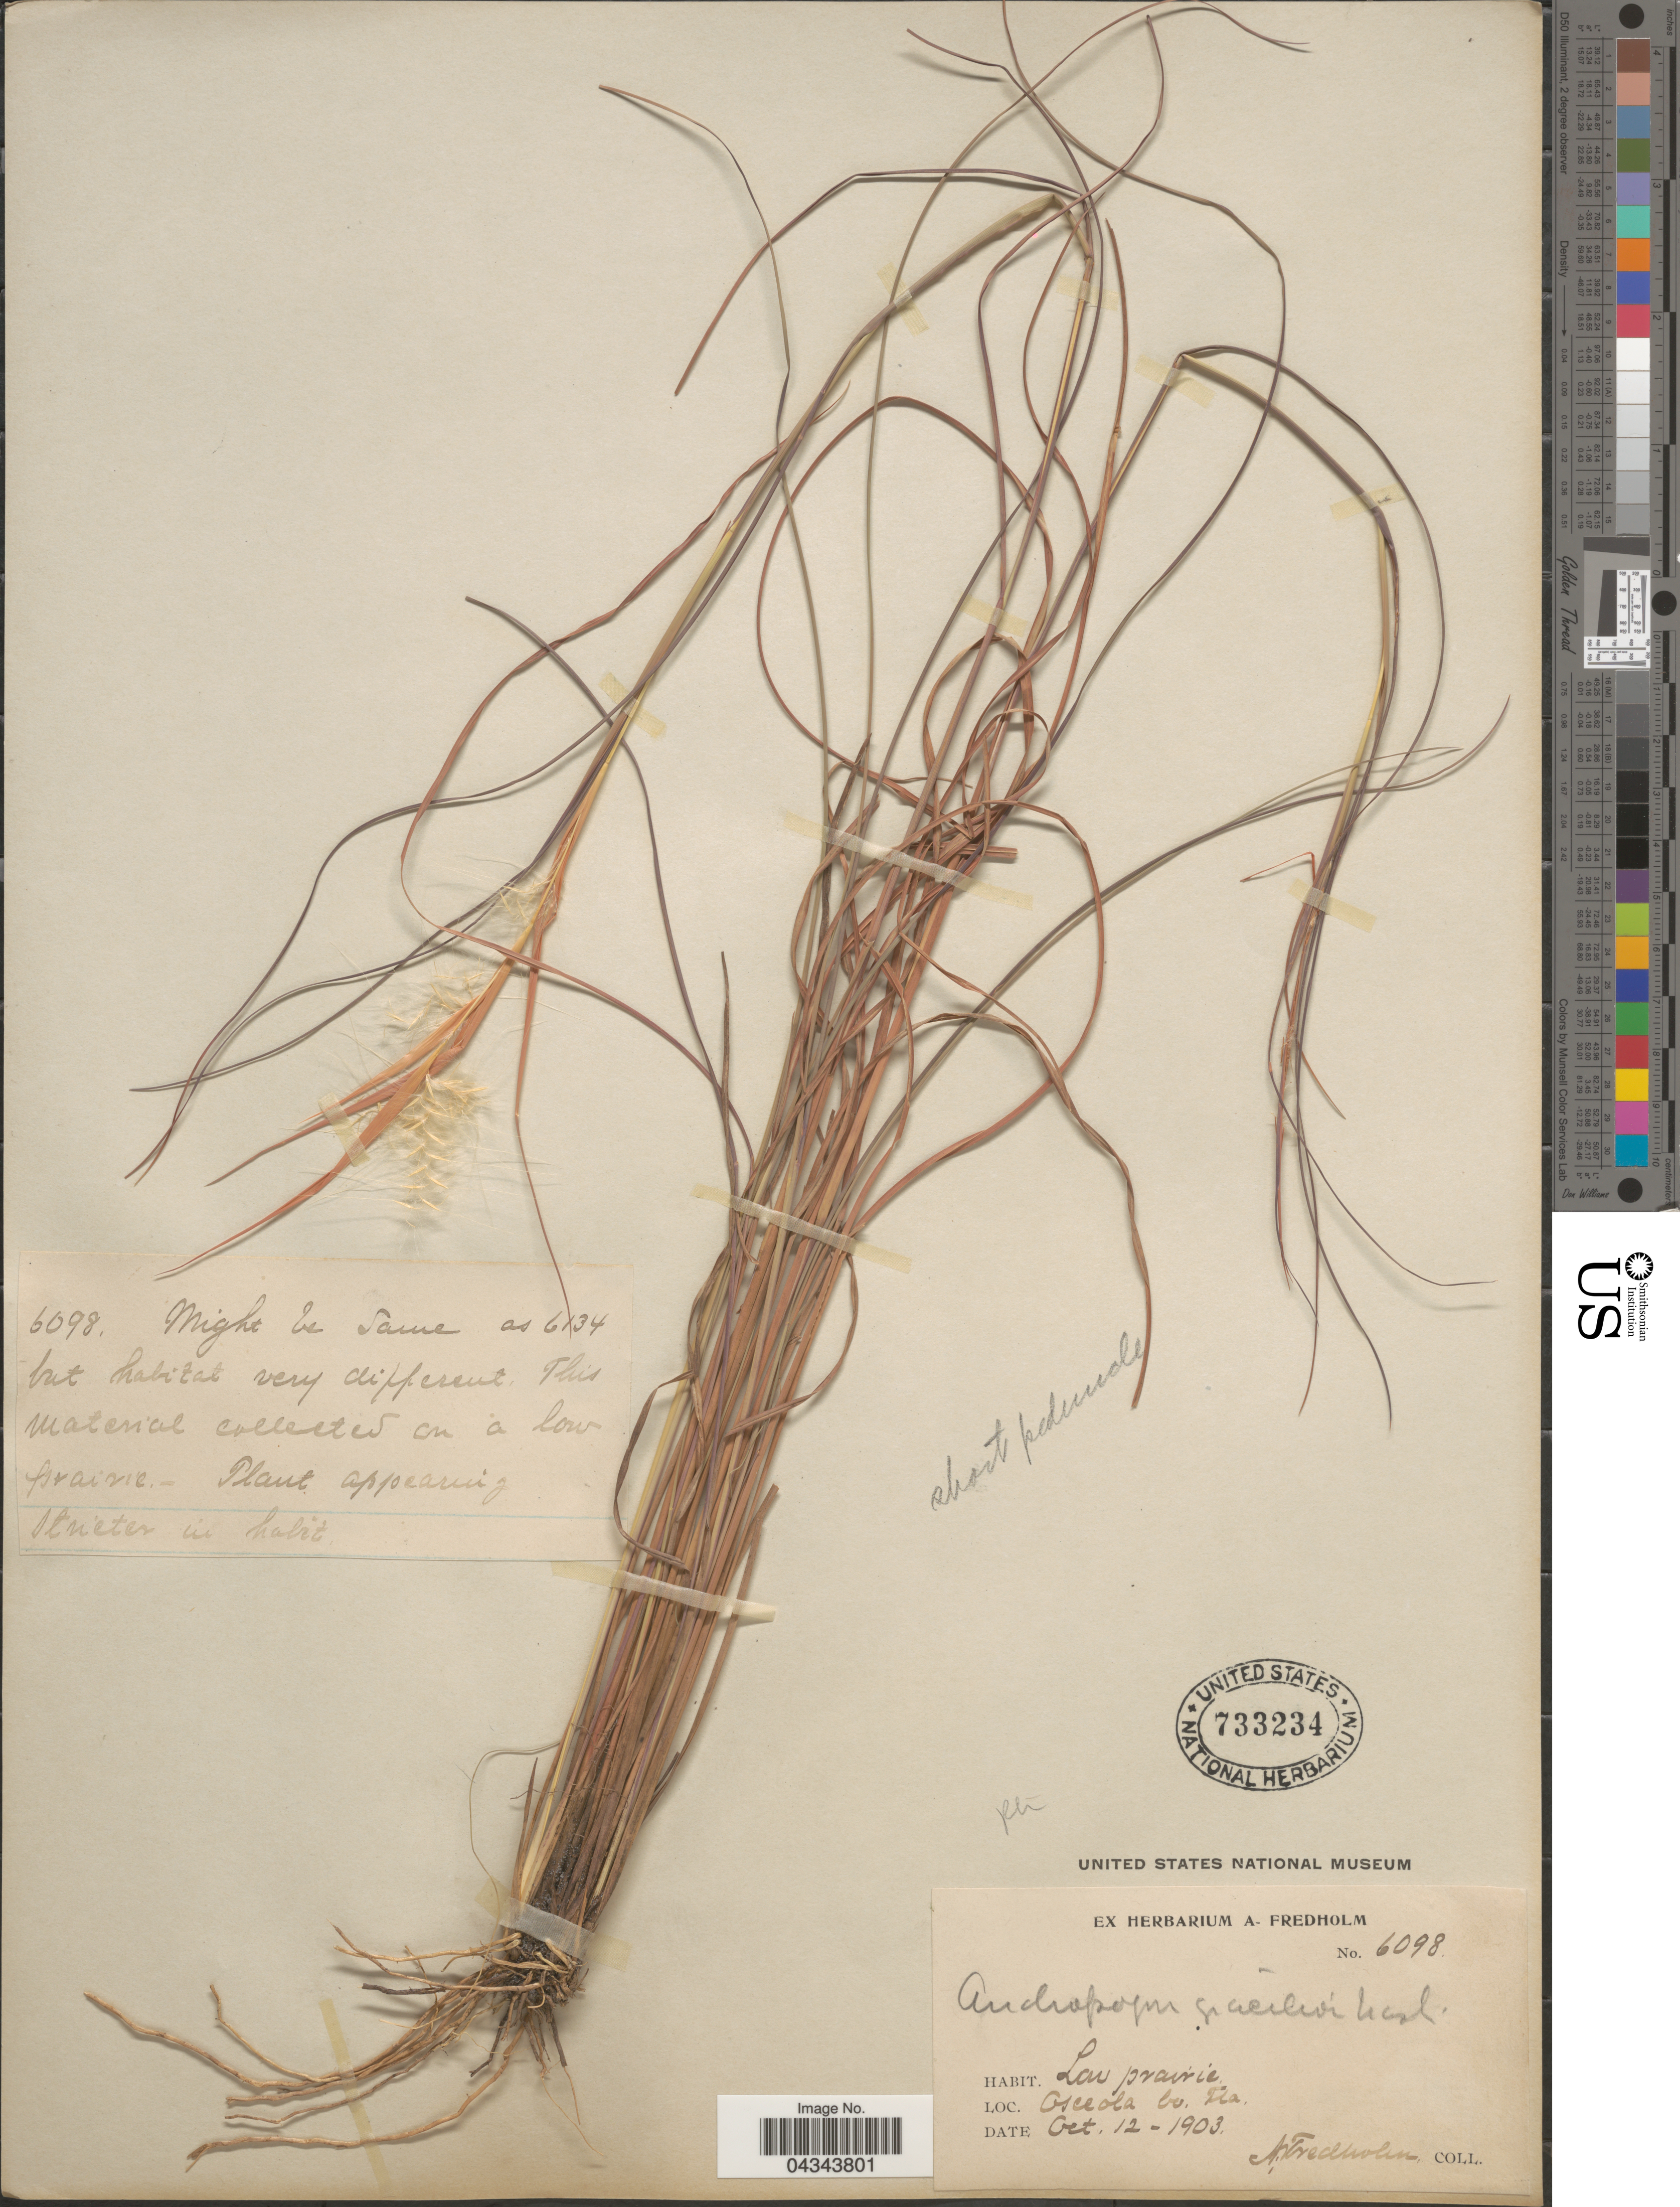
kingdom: Plantae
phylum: Tracheophyta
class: Liliopsida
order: Poales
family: Poaceae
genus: Andropogon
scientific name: Andropogon ternarius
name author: Michx.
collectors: A. Fredholm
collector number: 6098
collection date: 1903-10-12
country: United States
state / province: Florida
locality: Osceola Co.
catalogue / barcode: US 733234